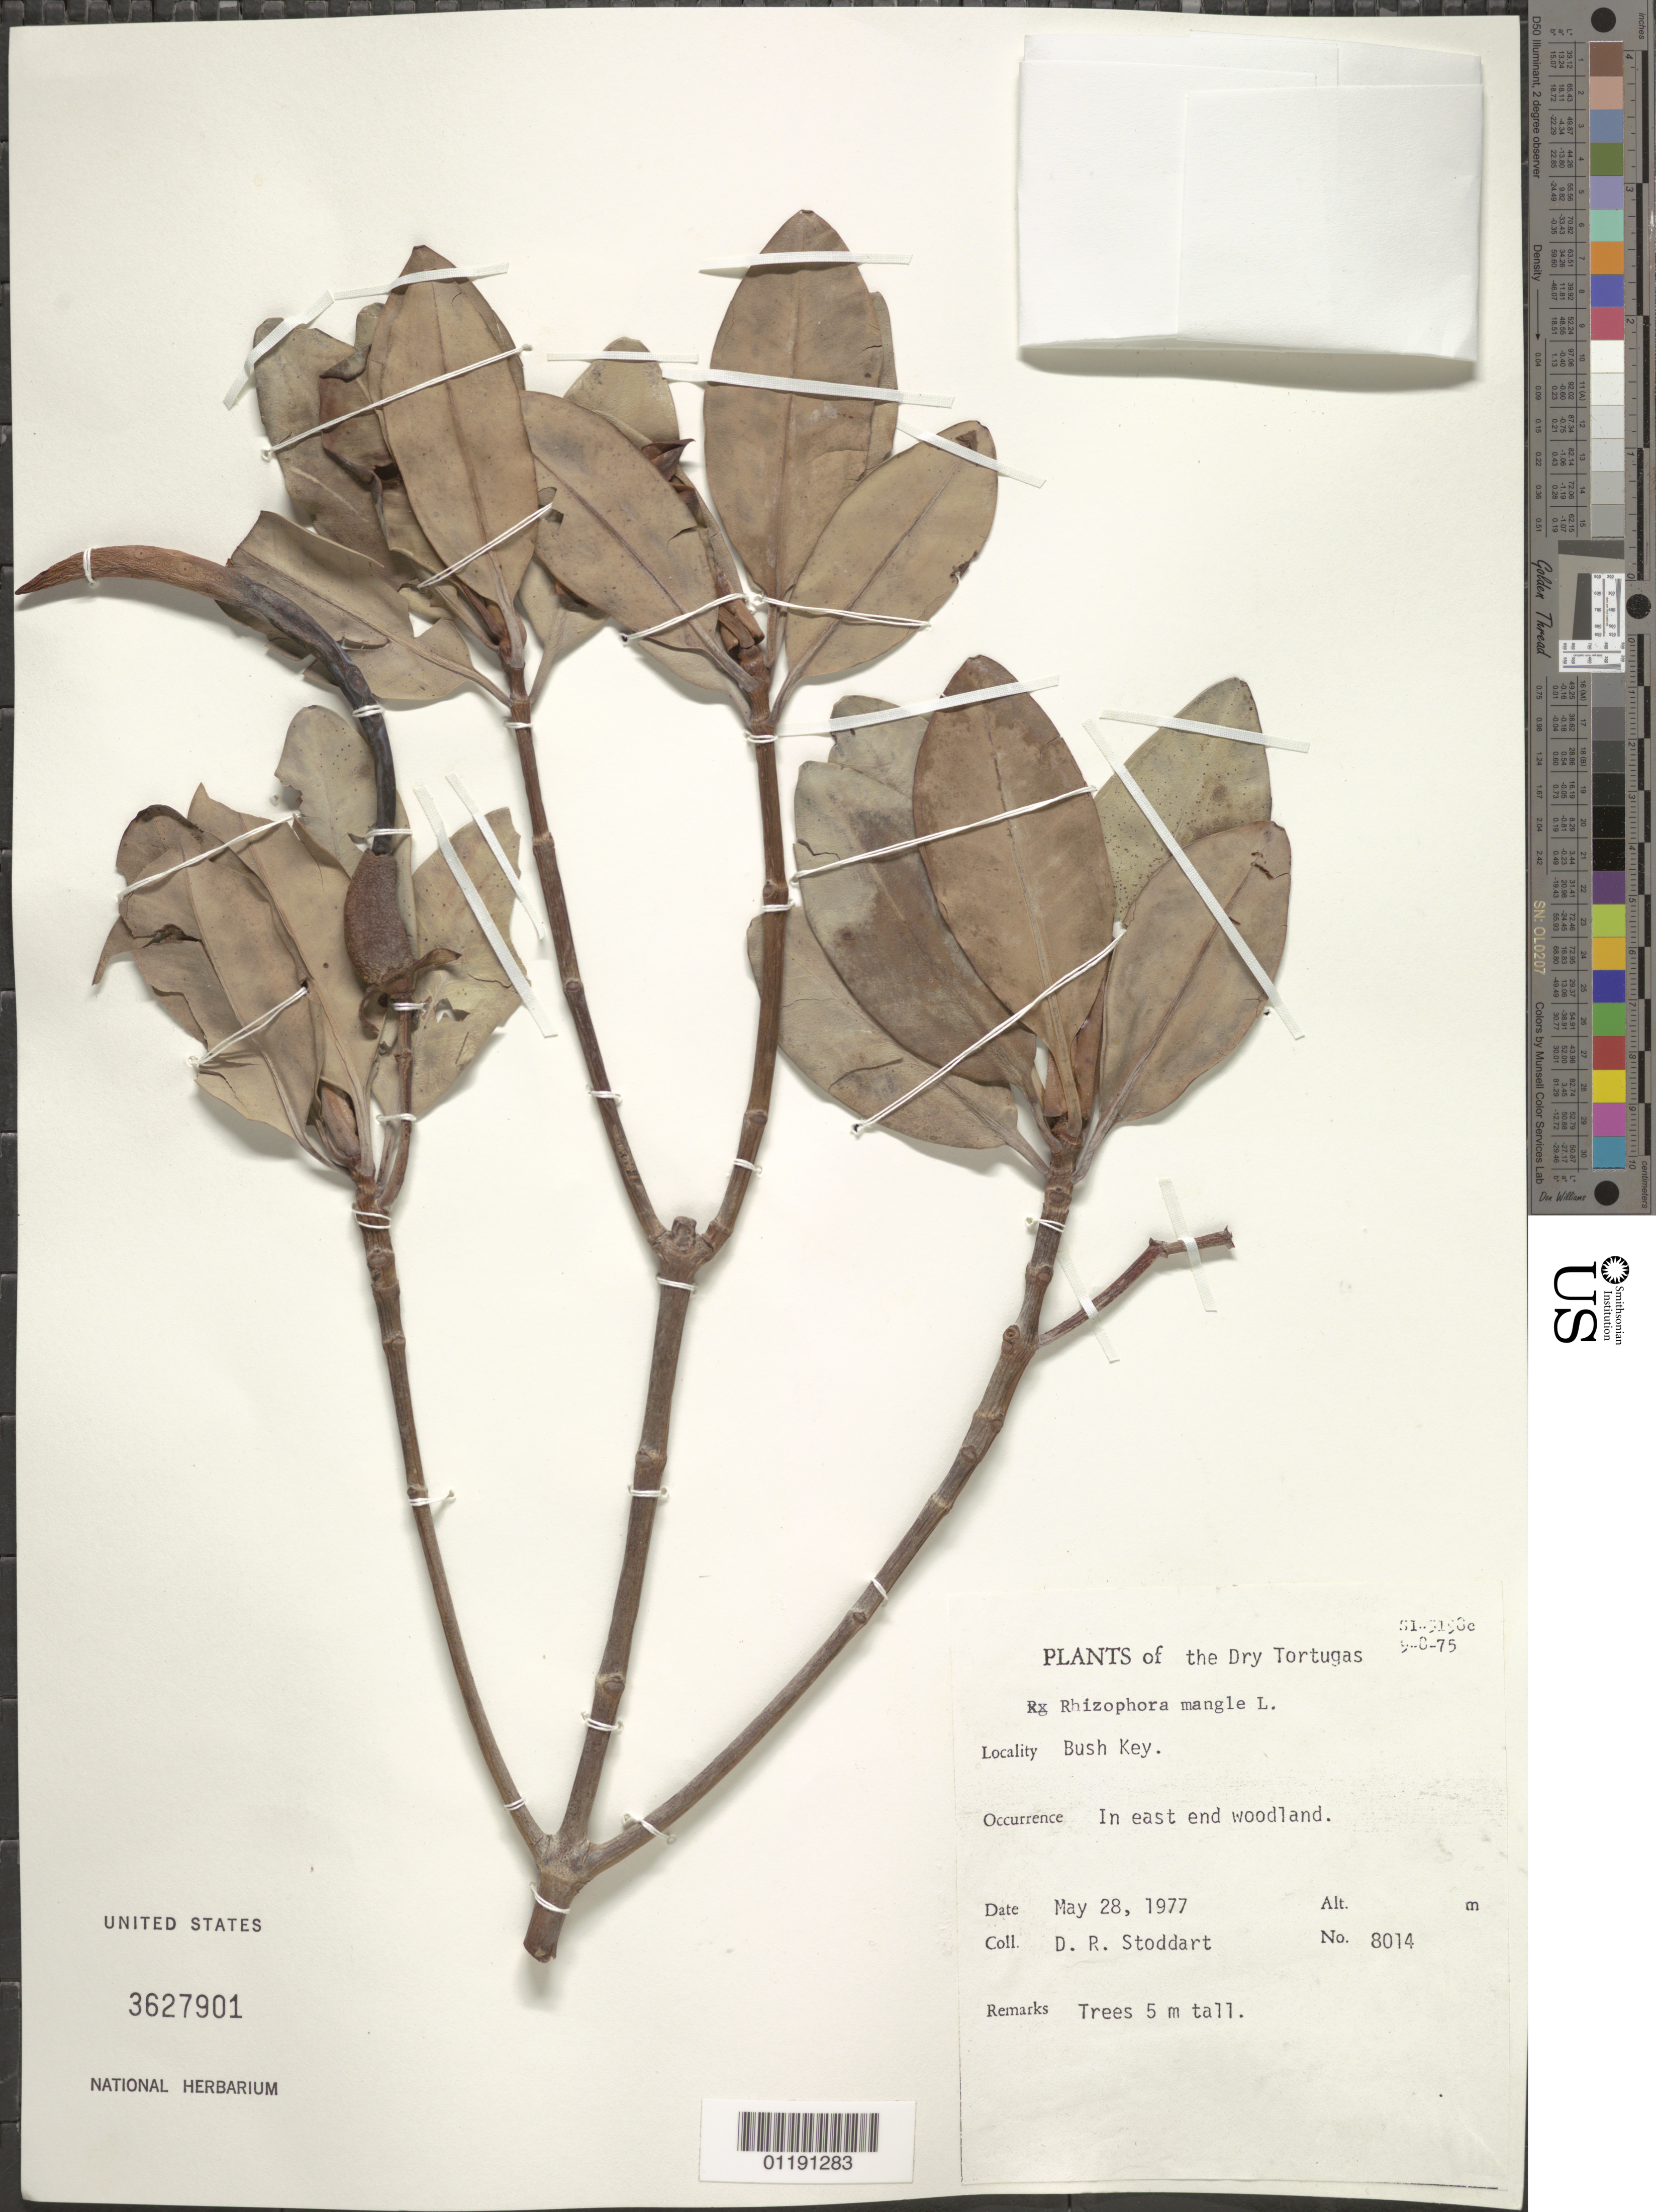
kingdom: Plantae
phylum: Tracheophyta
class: Magnoliopsida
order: Malpighiales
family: Rhizophoraceae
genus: Rhizophora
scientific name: Rhizophora mangle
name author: L.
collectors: D. R. Stoddart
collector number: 8014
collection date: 1977-05-28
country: United States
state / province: Florida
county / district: Monroe County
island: Bush Key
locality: In E end woodland.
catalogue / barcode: US 3627901